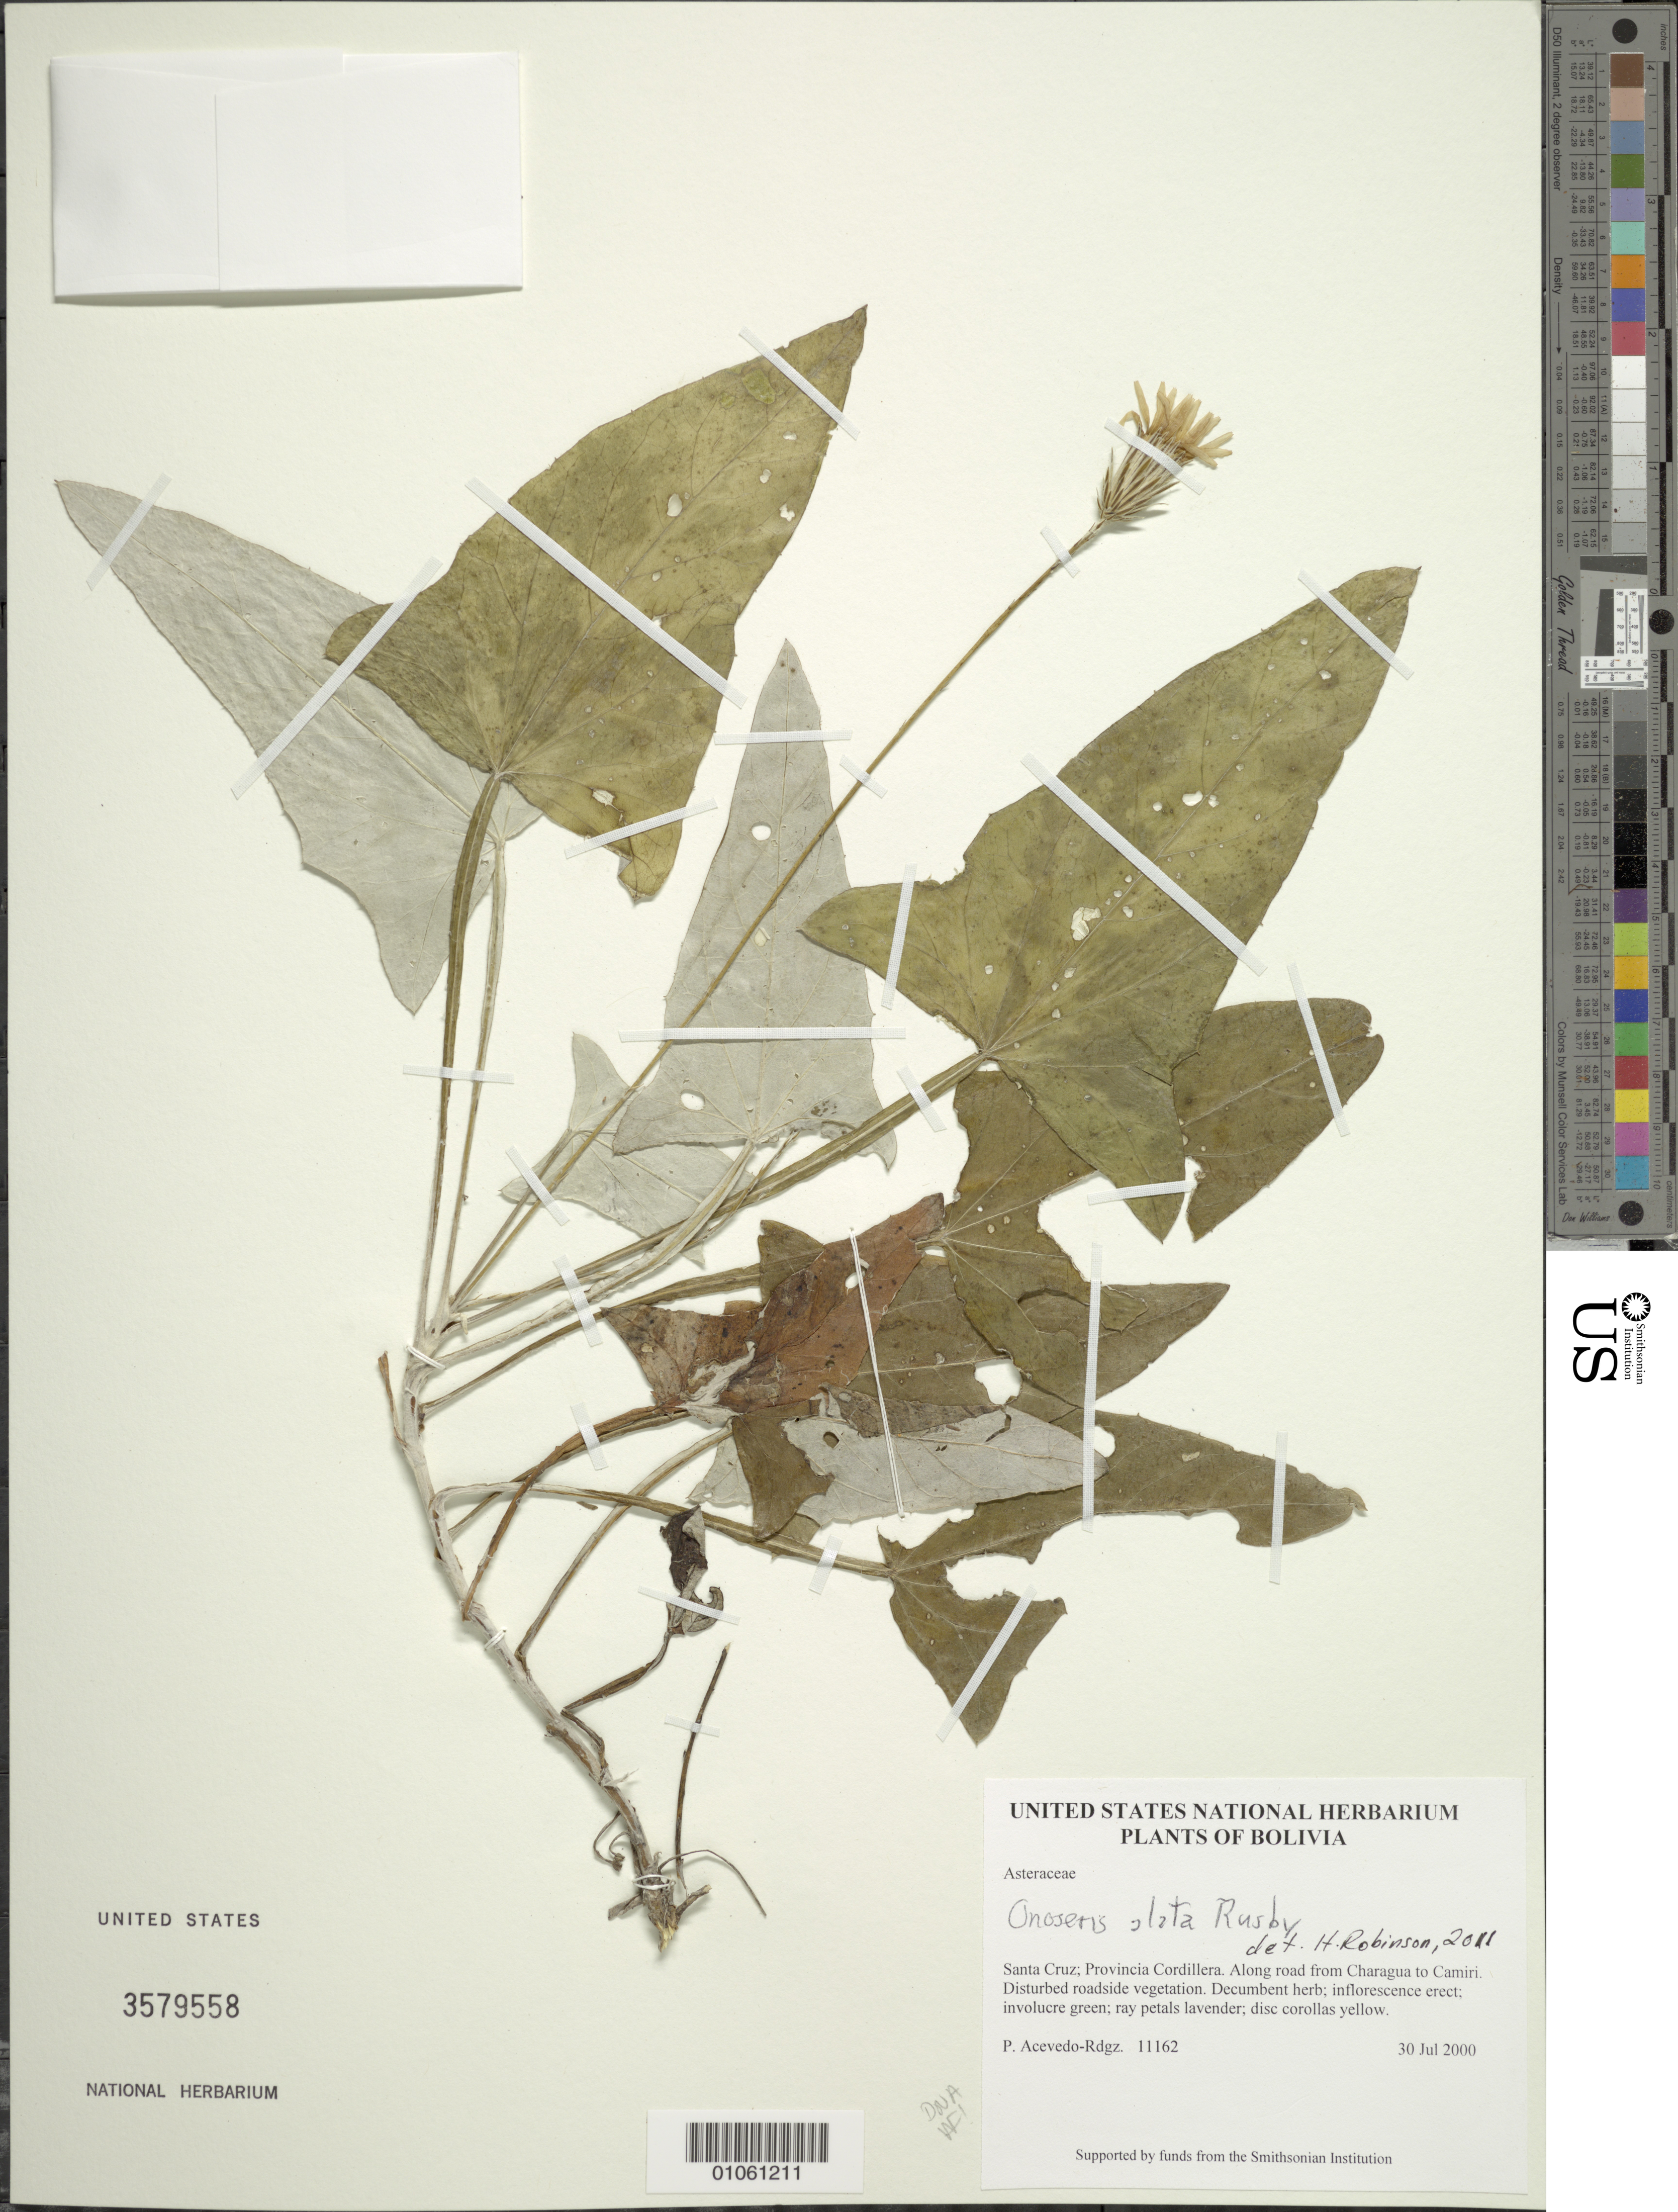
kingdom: Plantae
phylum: Tracheophyta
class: Magnoliopsida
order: Asterales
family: Asteraceae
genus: Onoseris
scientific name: Onoseris alata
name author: Rusby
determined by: Robinson, Harold E., (US)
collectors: P. Acevedo-Rodr.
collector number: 11162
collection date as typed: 30 Jul 2000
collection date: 2000-07-30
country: Bolivia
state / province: Santa Cruz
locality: Santa Cruz; Provincia Cordillera. Along road from Charagua to Camiri.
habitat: Disturbed roadside vegetation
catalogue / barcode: US 3579558